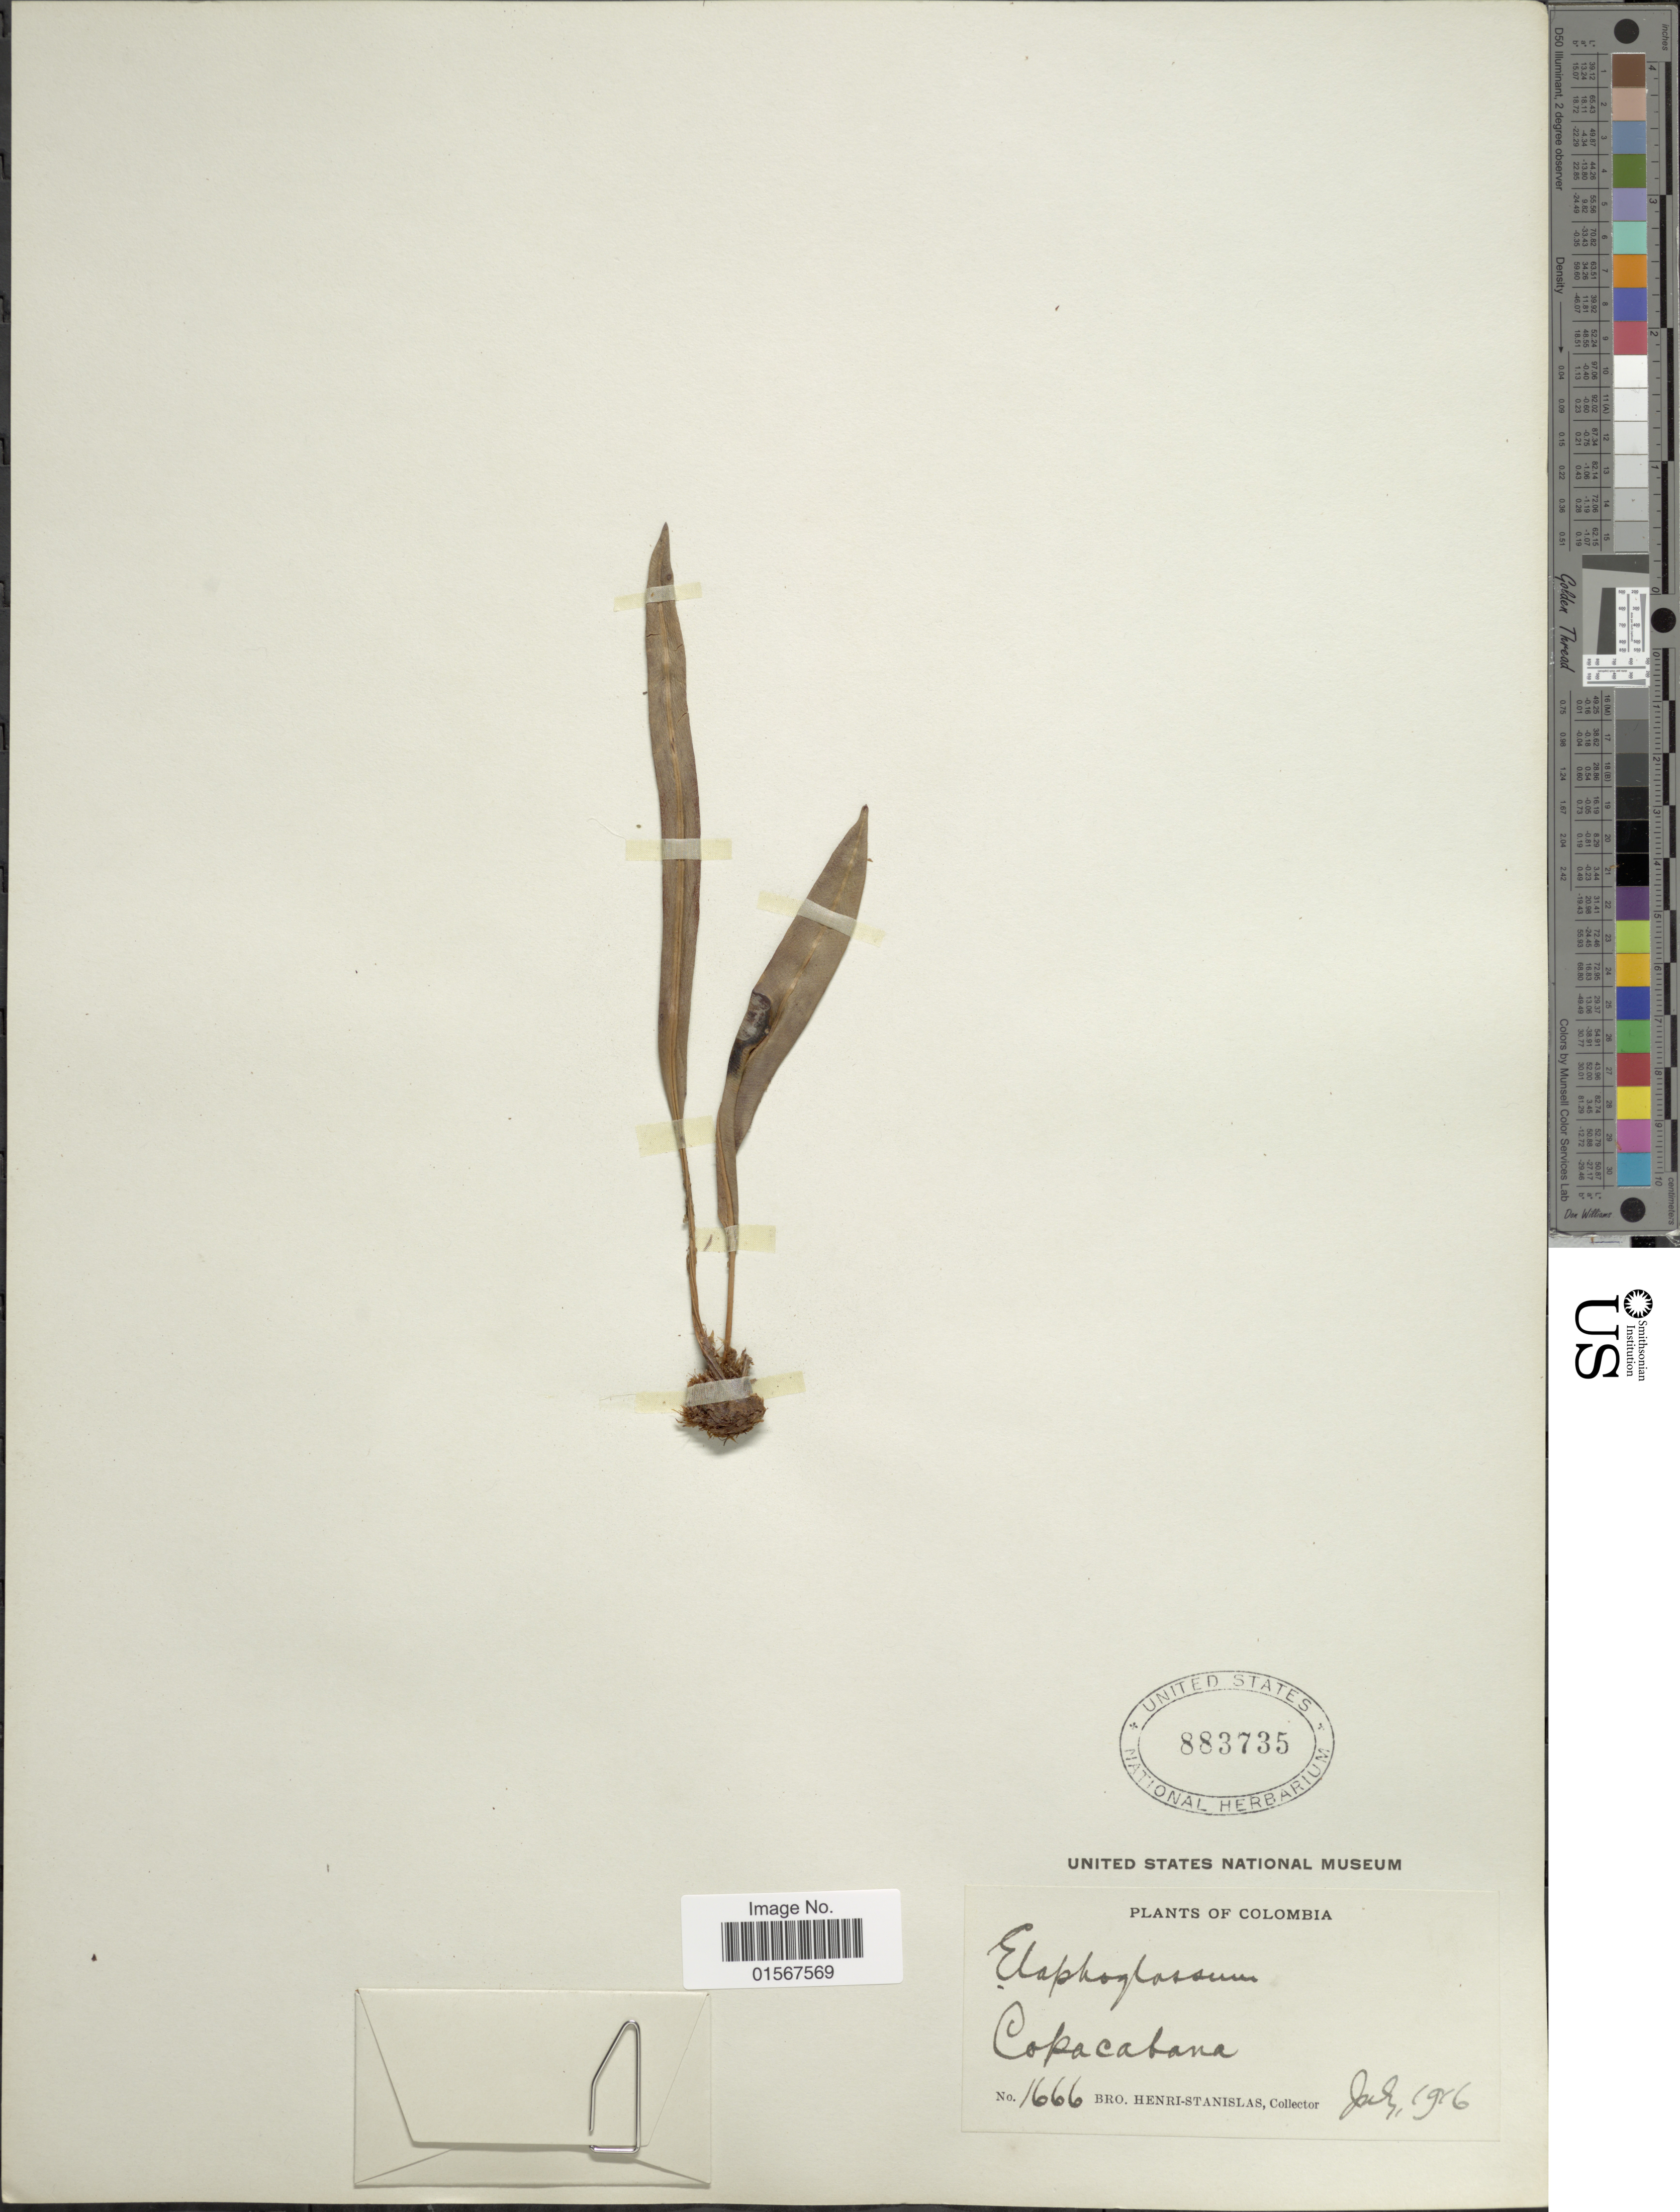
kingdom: Plantae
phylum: Tracheophyta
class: Polypodiopsida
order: Polypodiales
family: Dryopteridaceae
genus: Elaphoglossum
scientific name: Elaphoglossum revolvens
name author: (Fée) C. Chr.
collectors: Henri-Stanislas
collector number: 1666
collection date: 1916-07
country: Colombia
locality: Copacabana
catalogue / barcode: US 883735